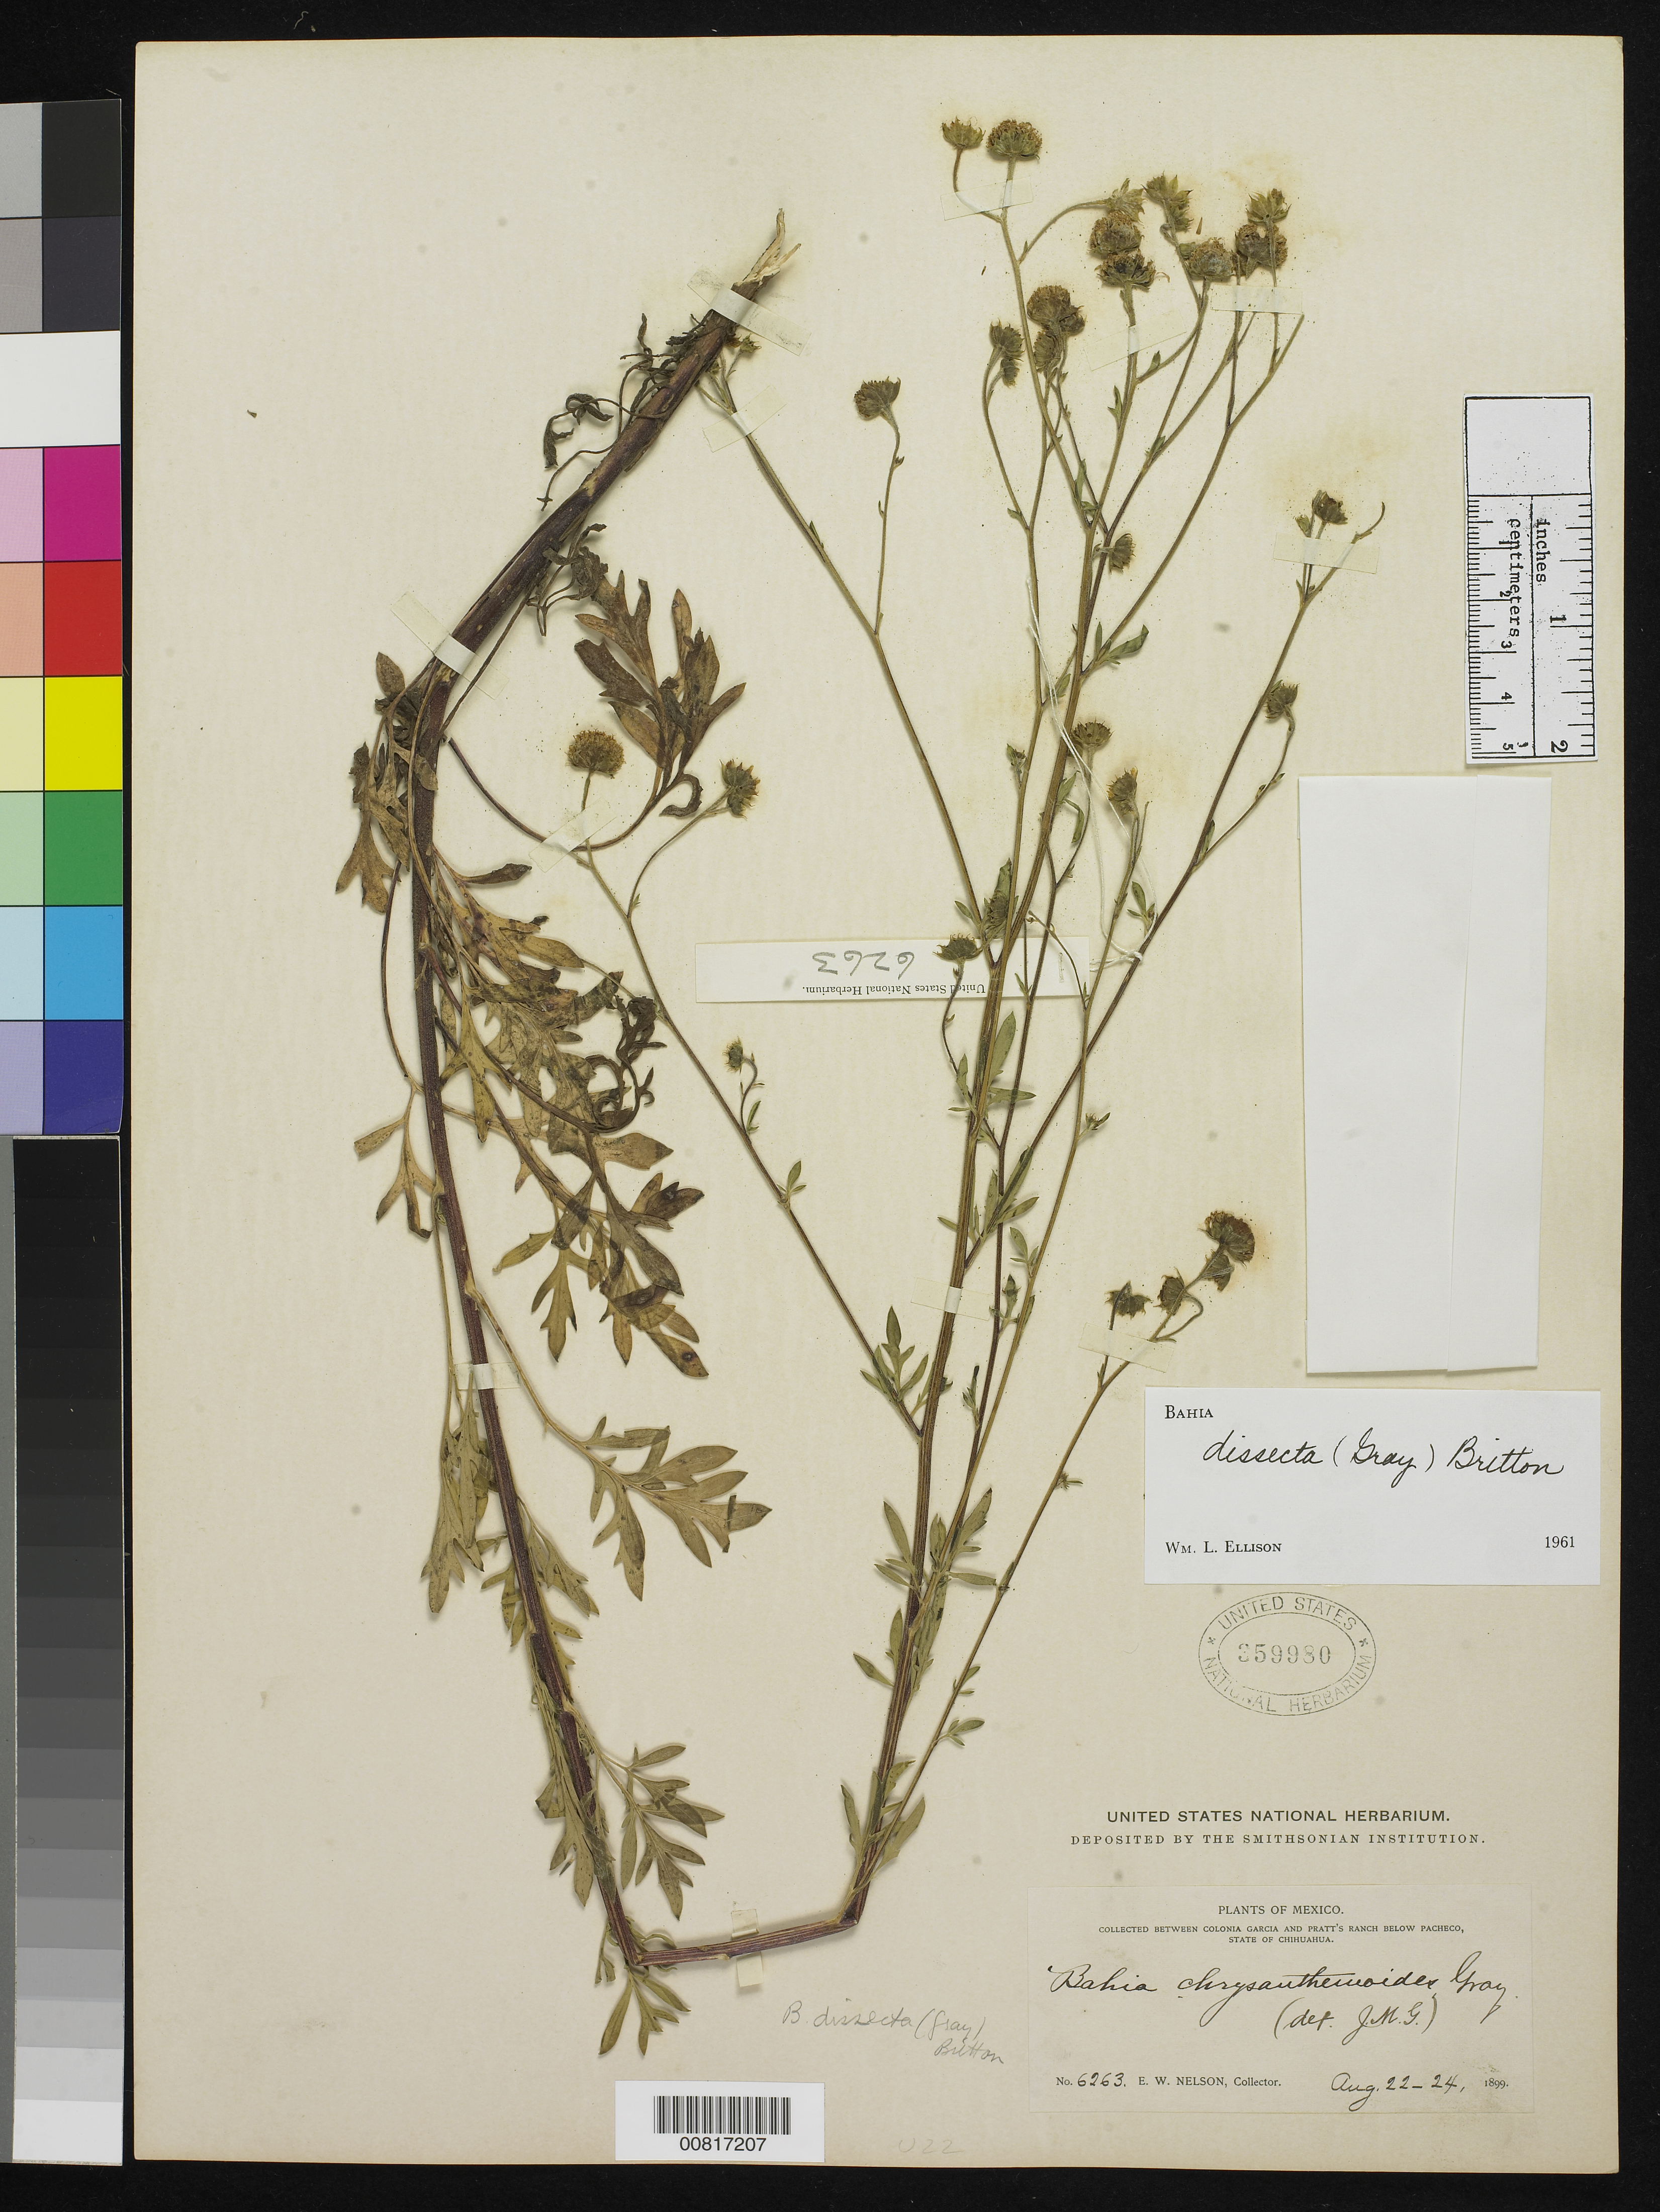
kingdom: Plantae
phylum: Tracheophyta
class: Magnoliopsida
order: Asterales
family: Asteraceae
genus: Bahia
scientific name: Bahia dissecta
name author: (A. Gray) Britton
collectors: E. W. Nelson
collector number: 6263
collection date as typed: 22 Aug 1899 to 24 Aug 1899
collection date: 1899-08-22/1899-08-24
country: Mexico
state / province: Chihuahua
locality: Between Colonia García and Pratt's Ranch below Pacheco, Chihuahua.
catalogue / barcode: US 359980